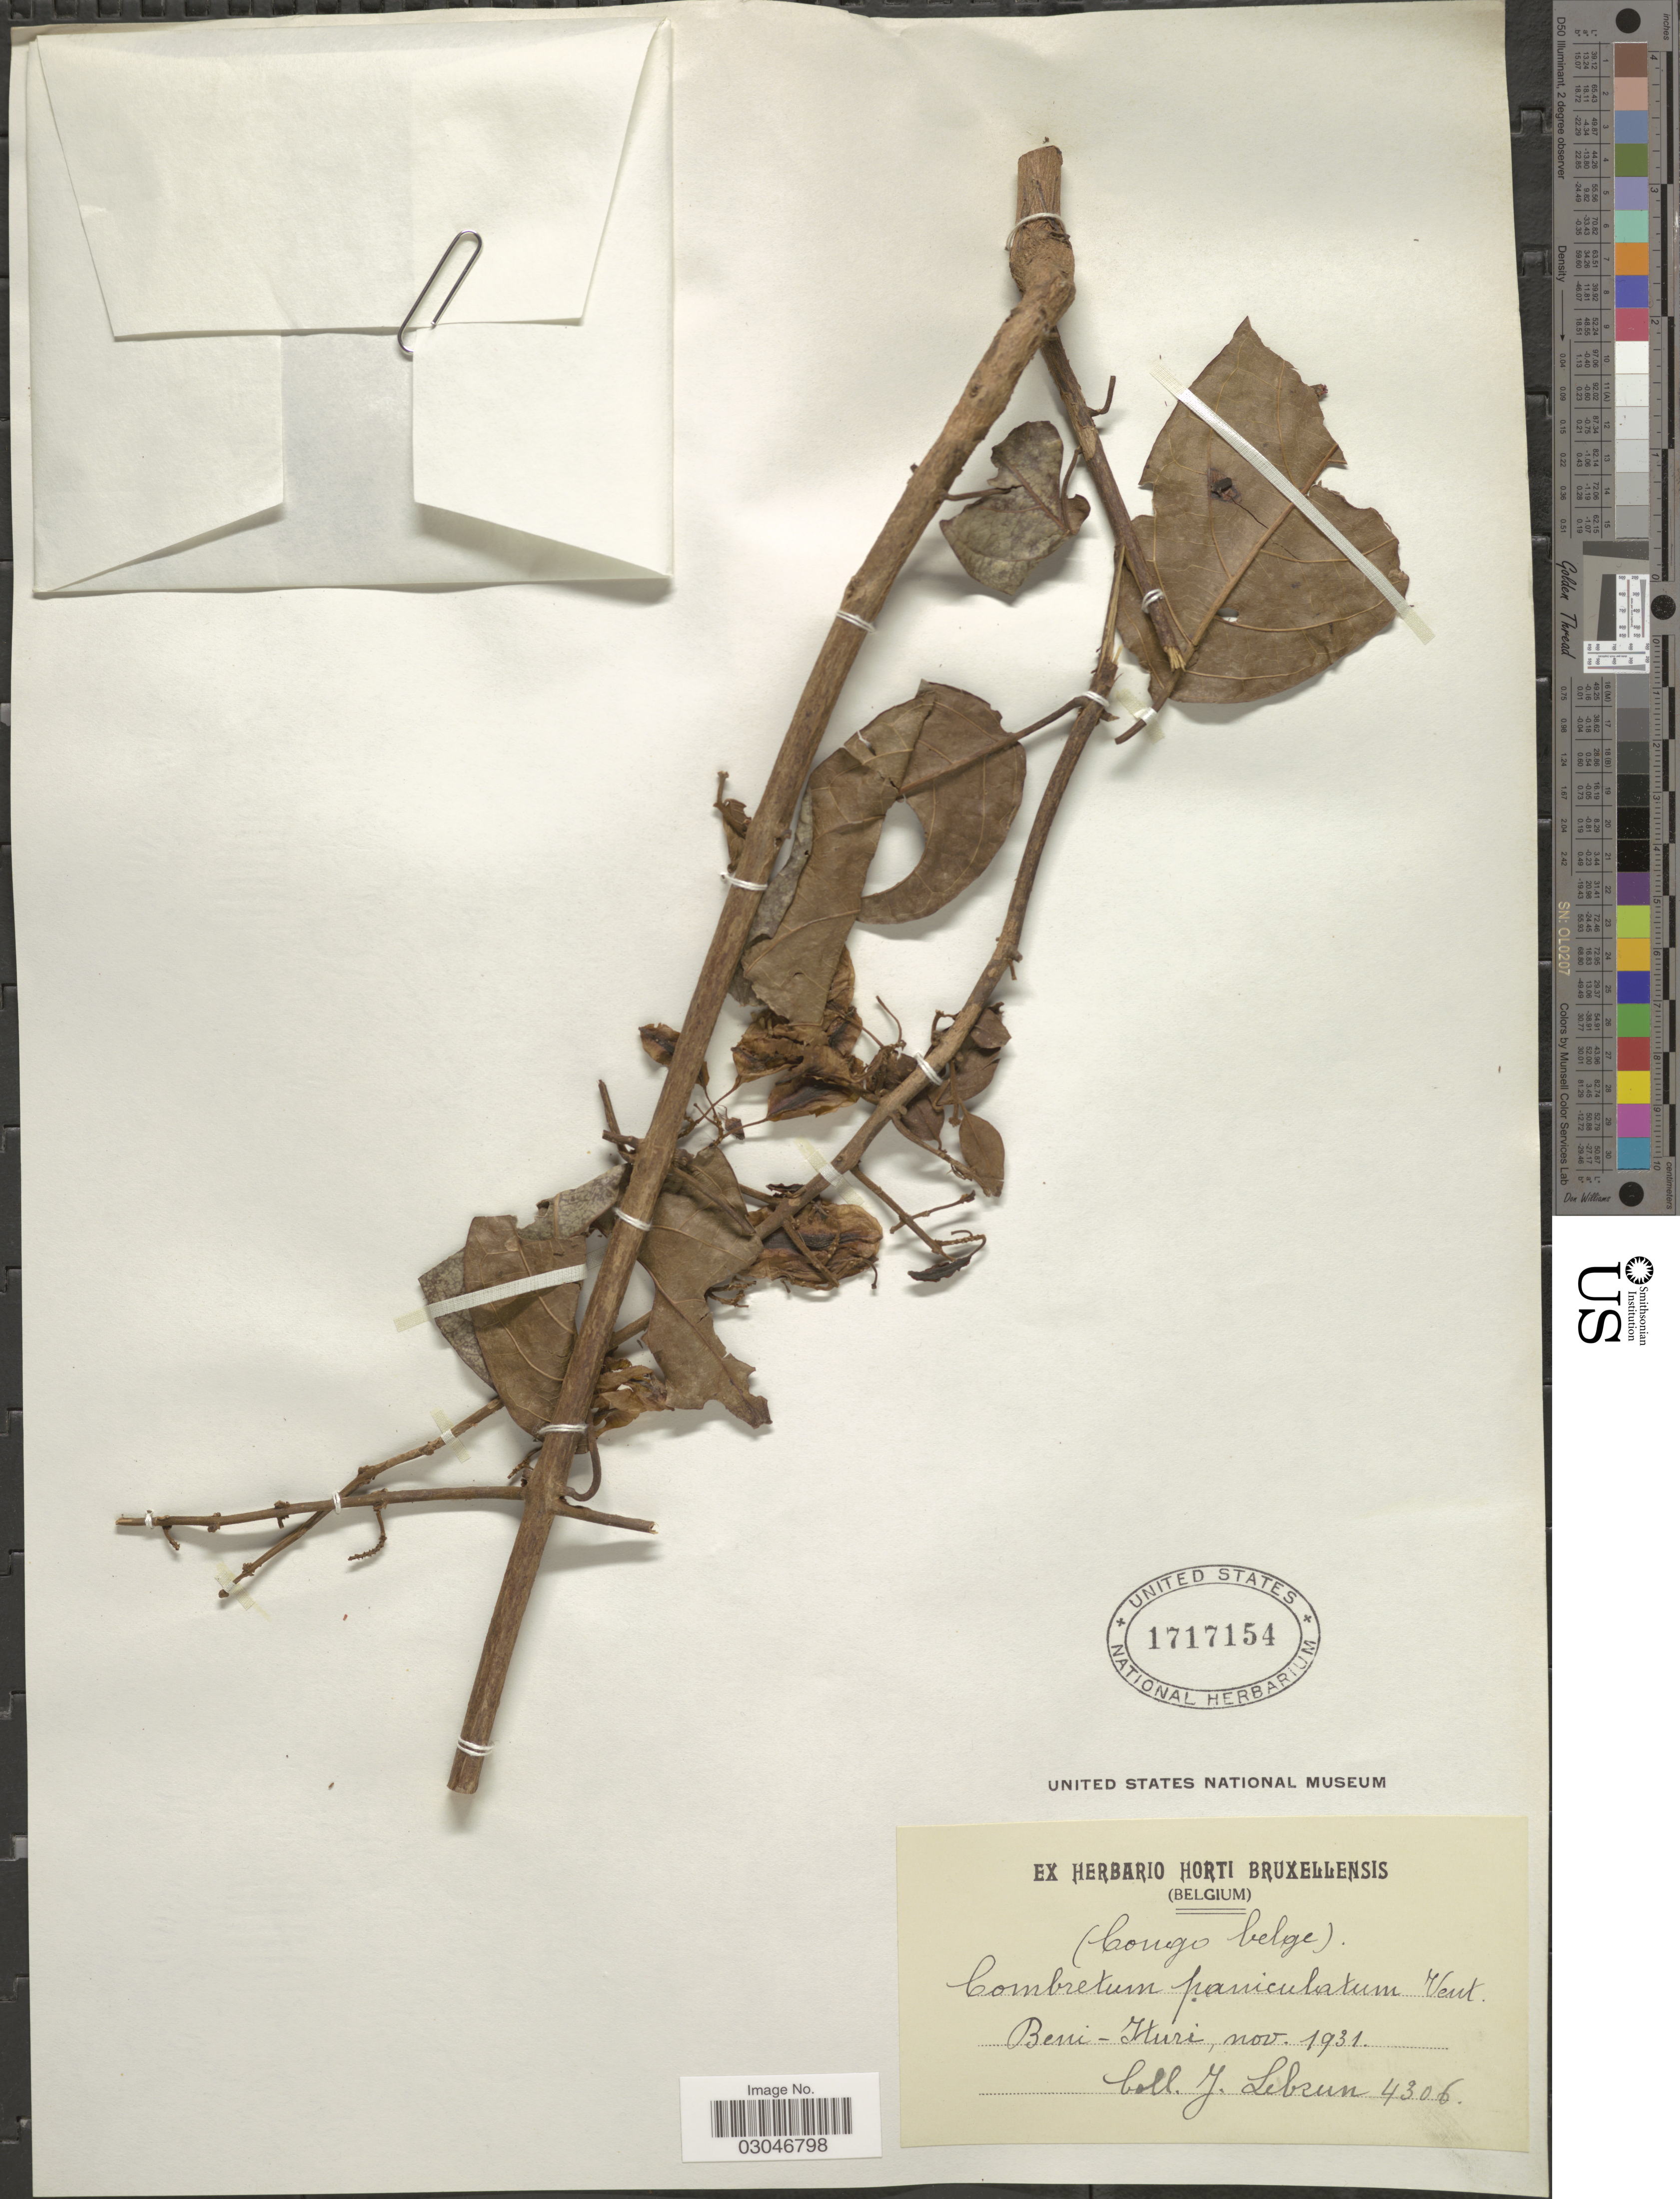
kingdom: Plantae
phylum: Tracheophyta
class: Magnoliopsida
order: Myrtales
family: Combretaceae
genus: Combretum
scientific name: Combretum paniculatum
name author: Vent.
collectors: J. A. Lebrun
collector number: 4306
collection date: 1931-11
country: Congo, Democratic Republic of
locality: Beni-Ituri.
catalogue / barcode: US 1717154